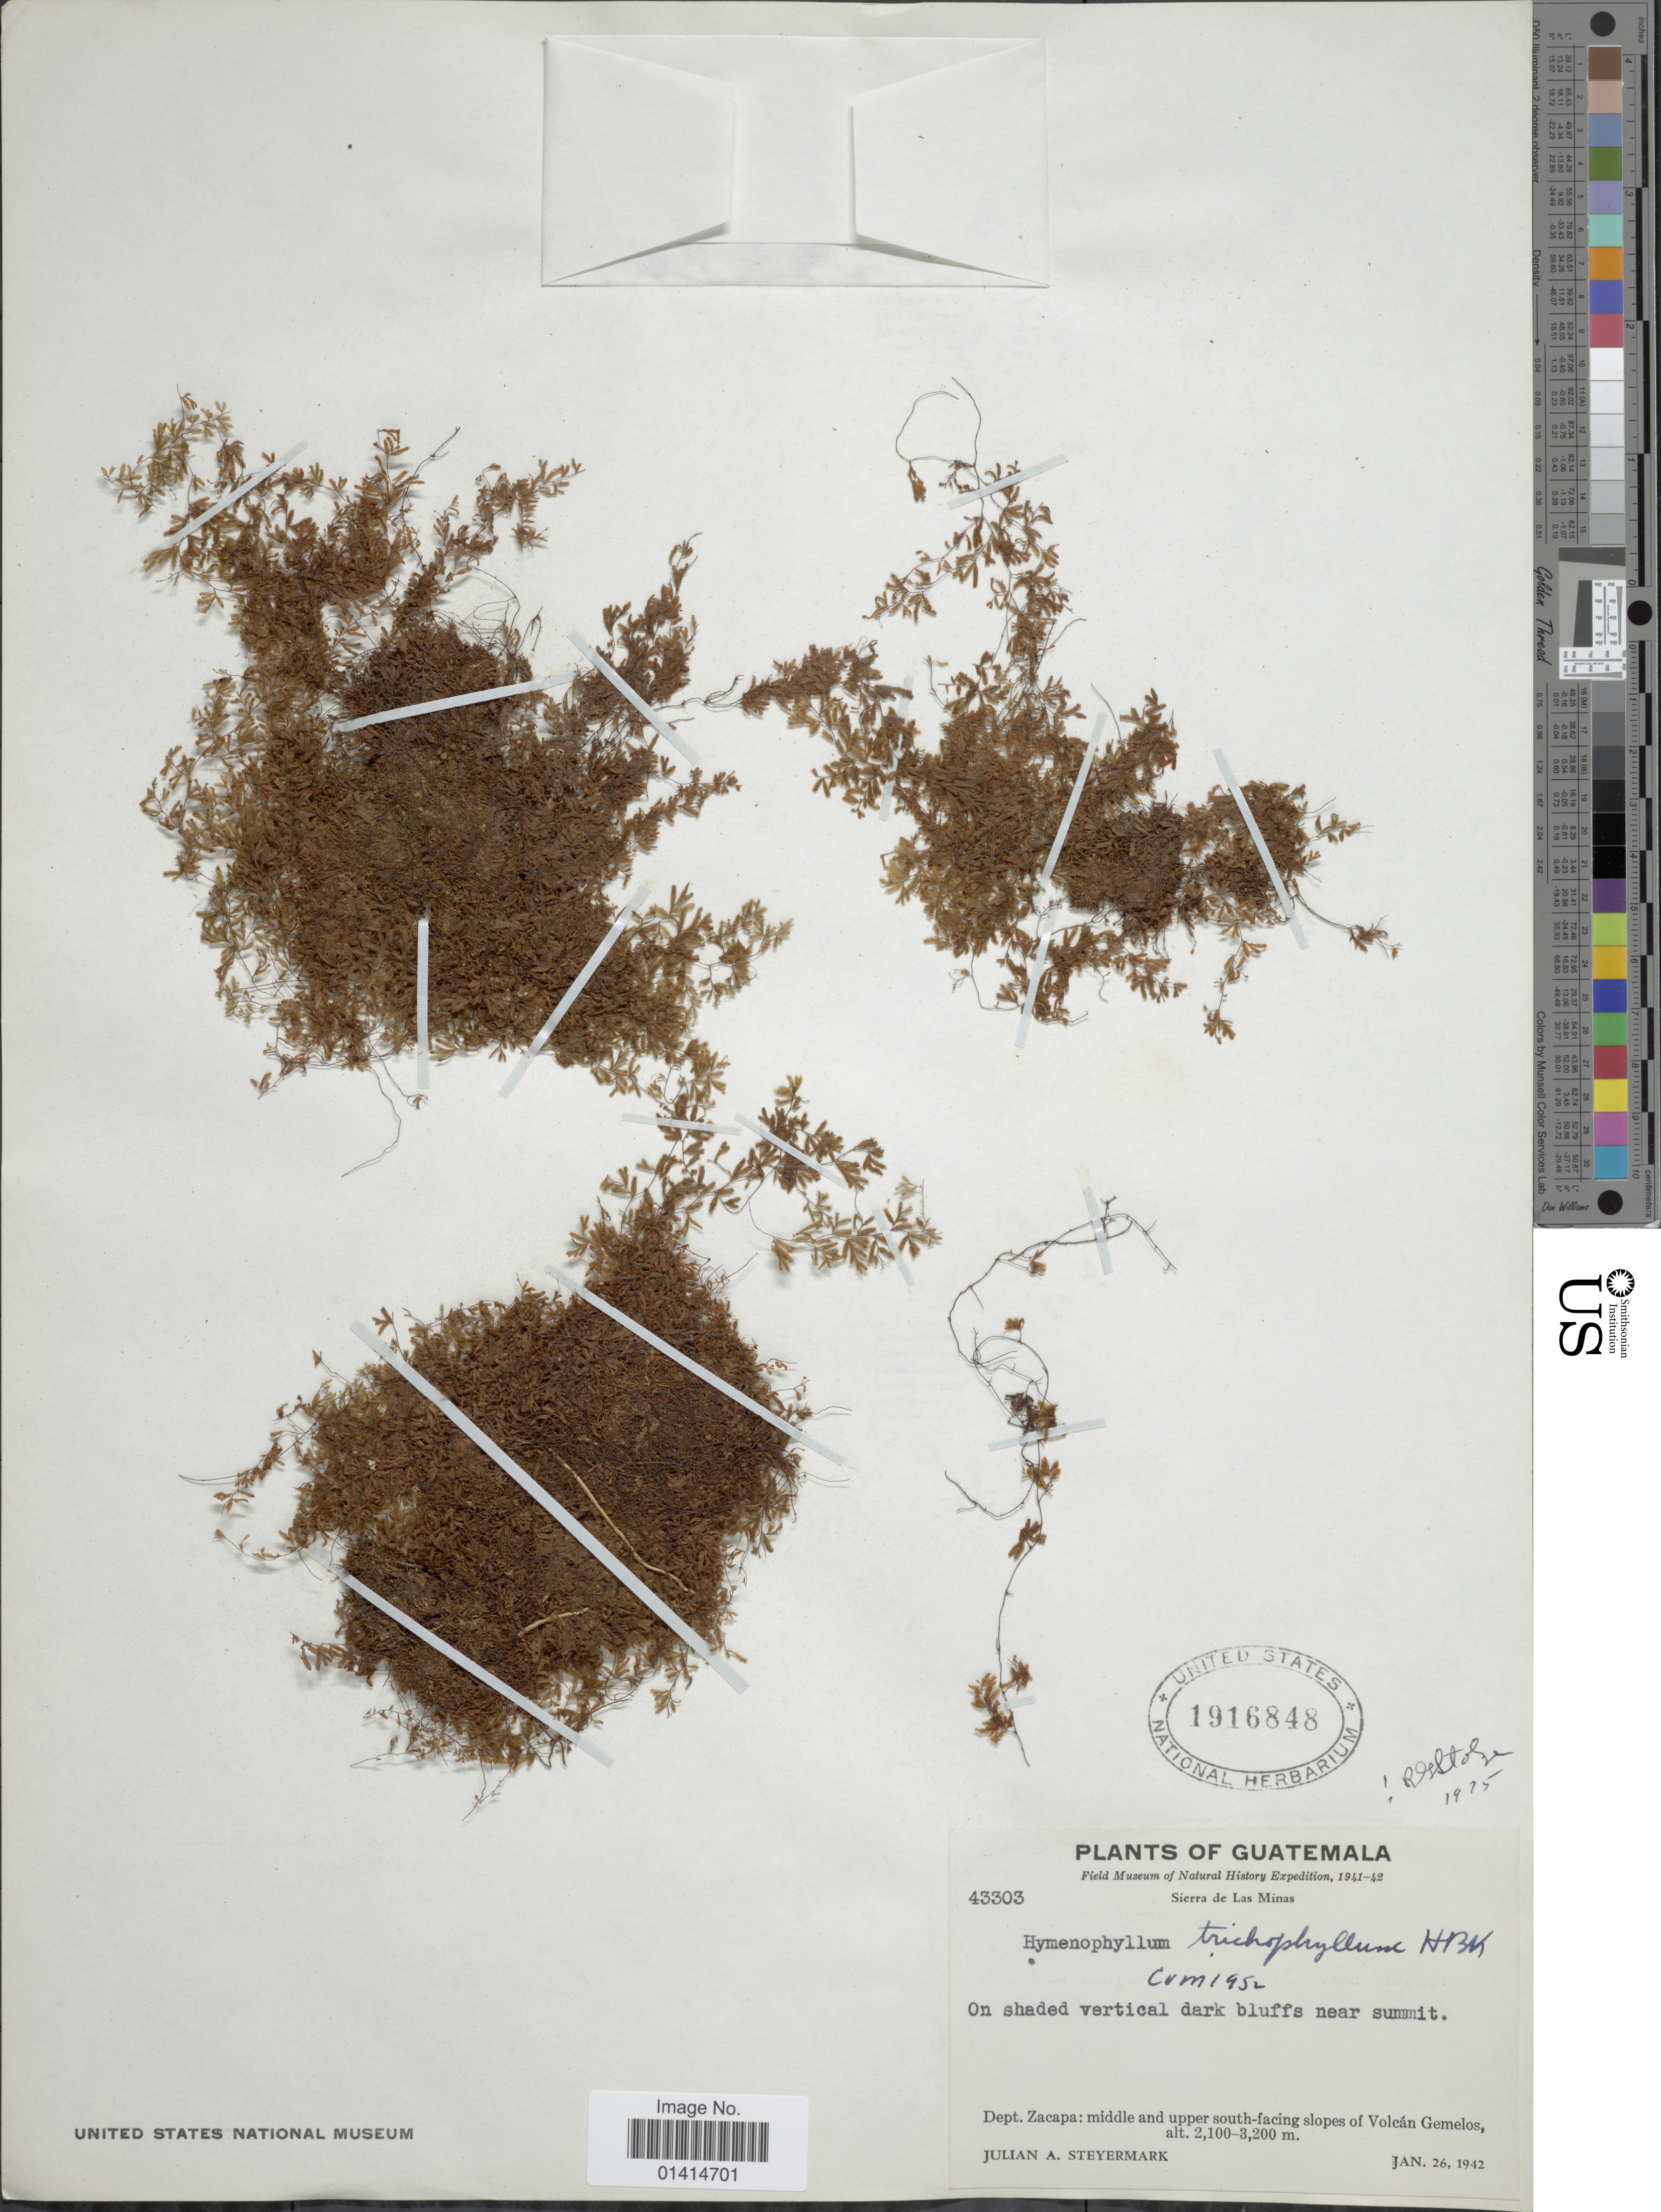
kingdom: Plantae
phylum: Tracheophyta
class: Polypodiopsida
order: Hymenophyllales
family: Hymenophyllaceae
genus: Hymenophyllum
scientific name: Hymenophyllum trichophyllum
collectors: J. Steyermark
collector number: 43303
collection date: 1942-01-26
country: Guatemala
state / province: Zacapa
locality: Sierra de Las Minas. Dept. Zacapa: middle and upper south-facing slopes of Volcán Gemelos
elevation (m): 2100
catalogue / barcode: US 1916848